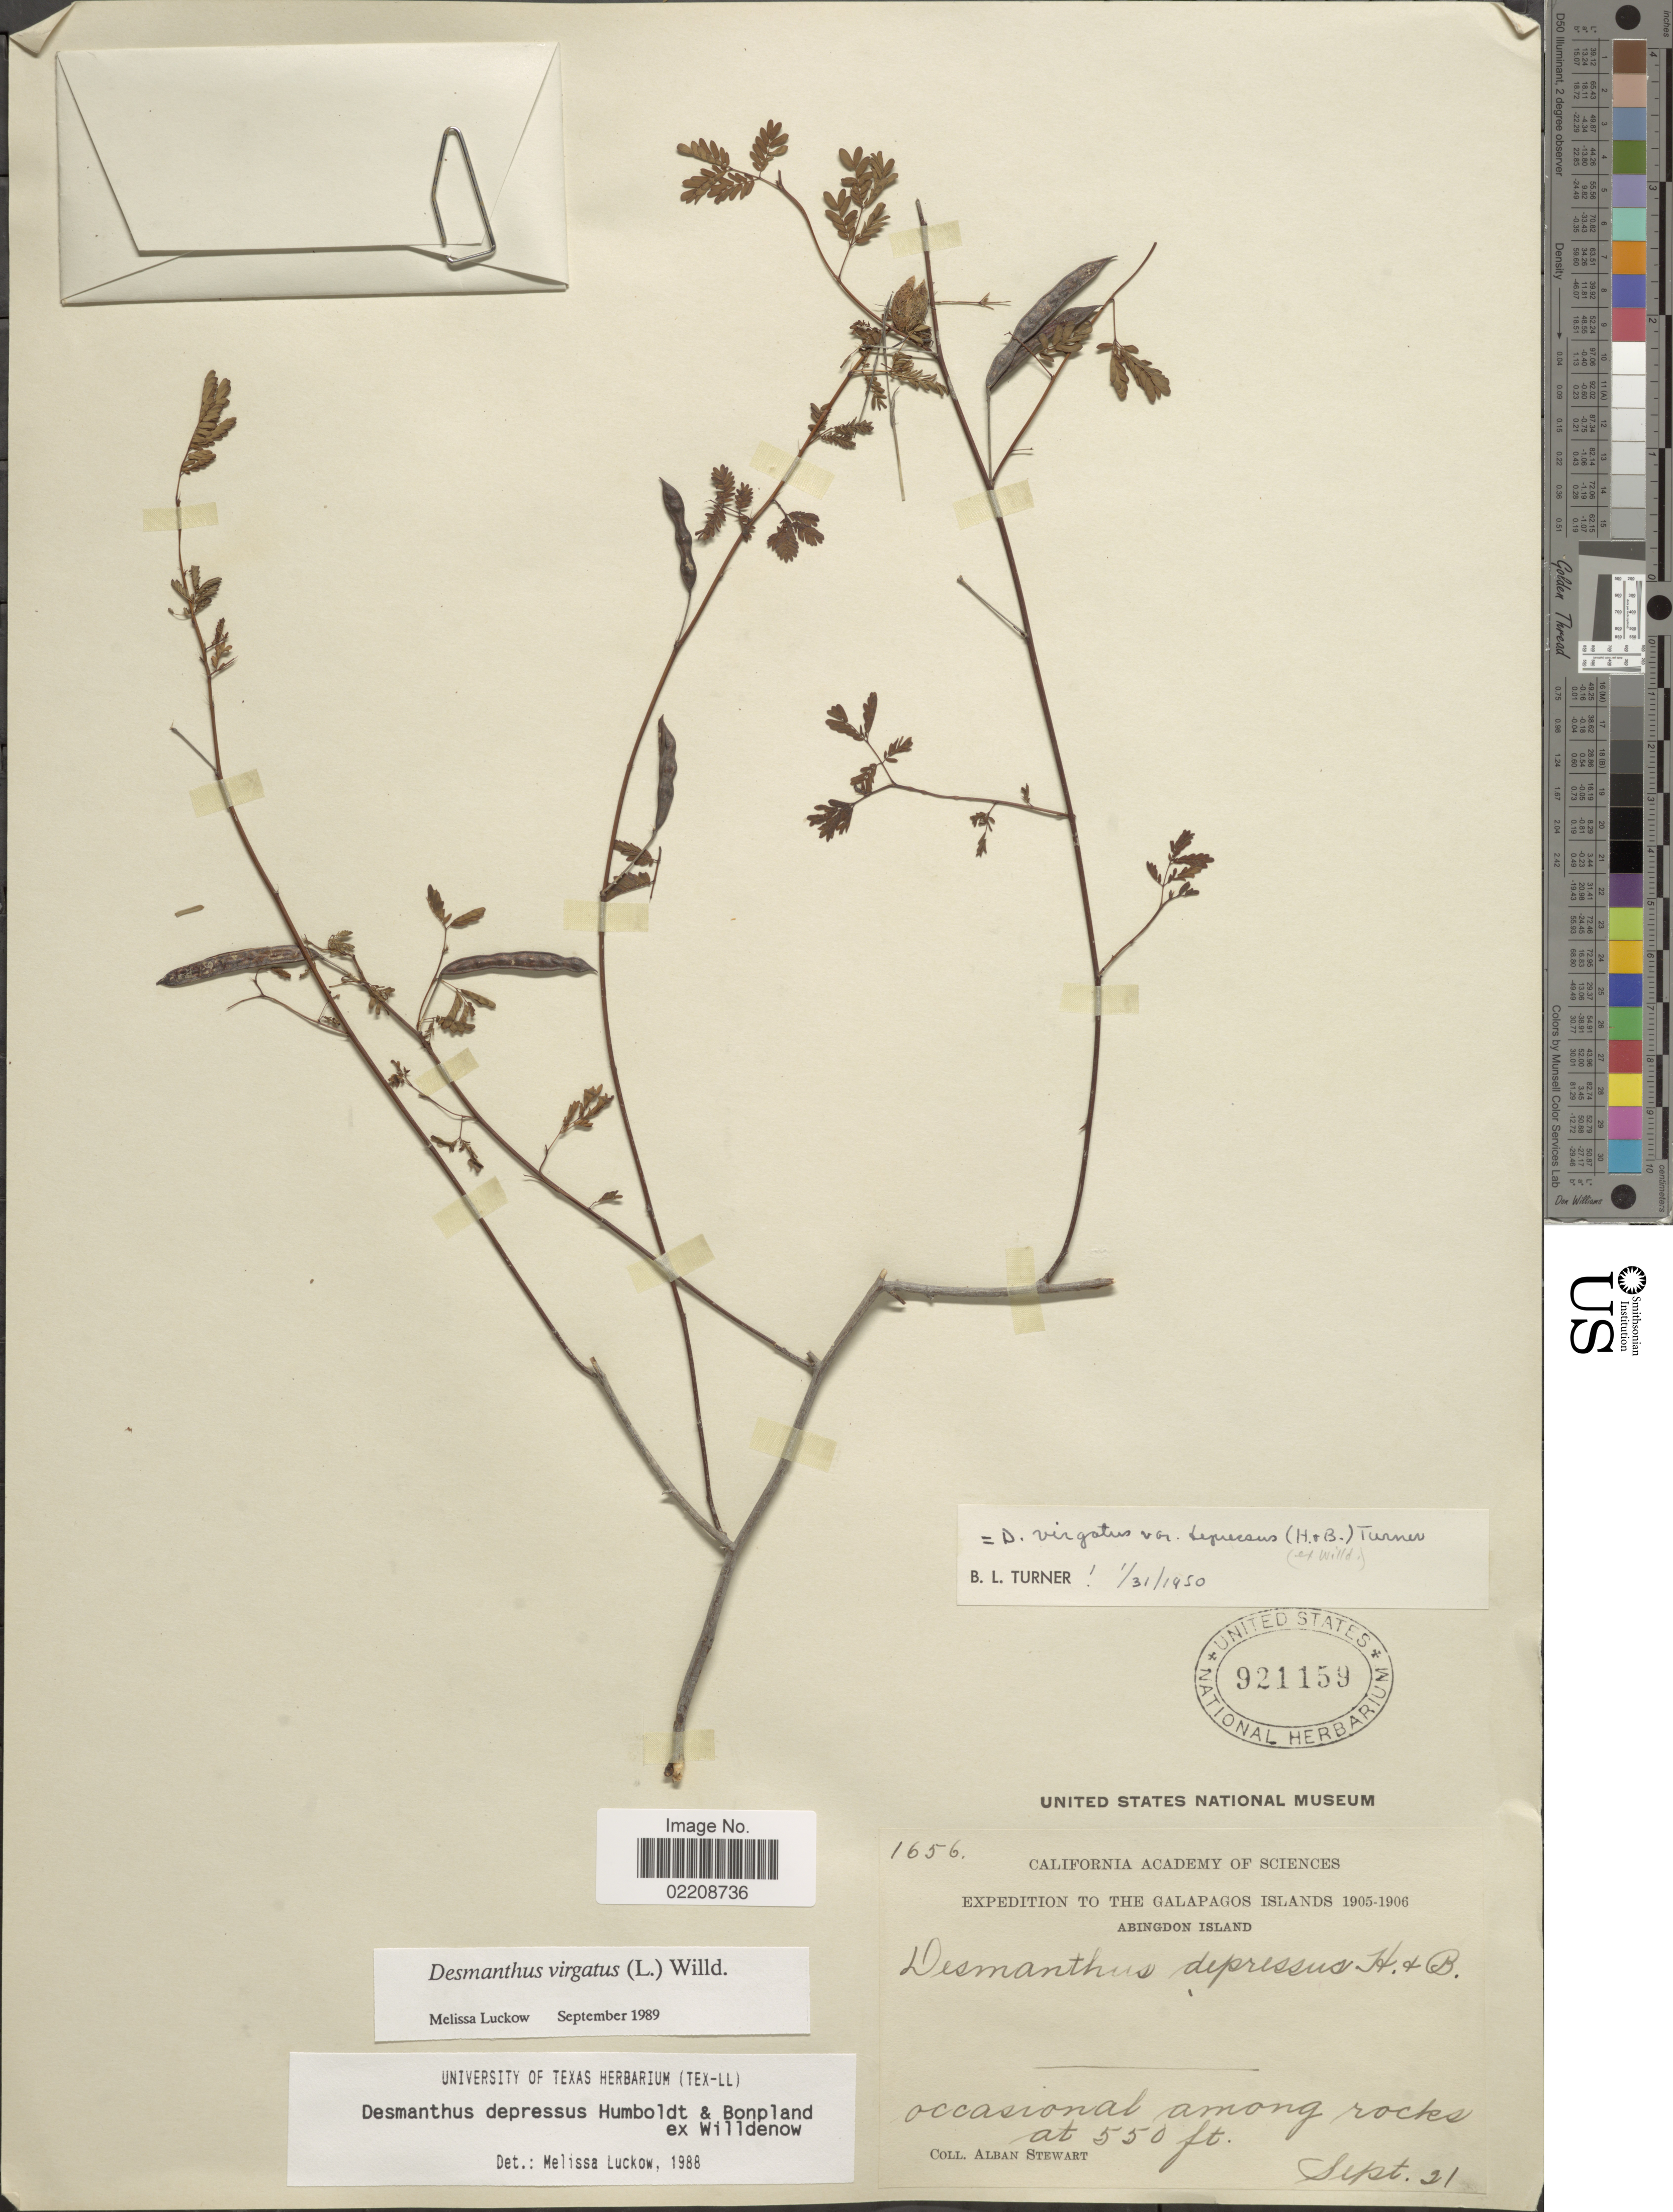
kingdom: Plantae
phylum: Tracheophyta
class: Magnoliopsida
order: Fabales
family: Fabaceae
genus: Desmanthus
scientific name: Desmanthus virgatus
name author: (L.) Willd.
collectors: A. Stewart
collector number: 1656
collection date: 1905-09-21/1906-09-21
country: Ecuador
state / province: Colón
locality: Galapagos Islands, Abingdon Island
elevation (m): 168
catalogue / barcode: US 921159